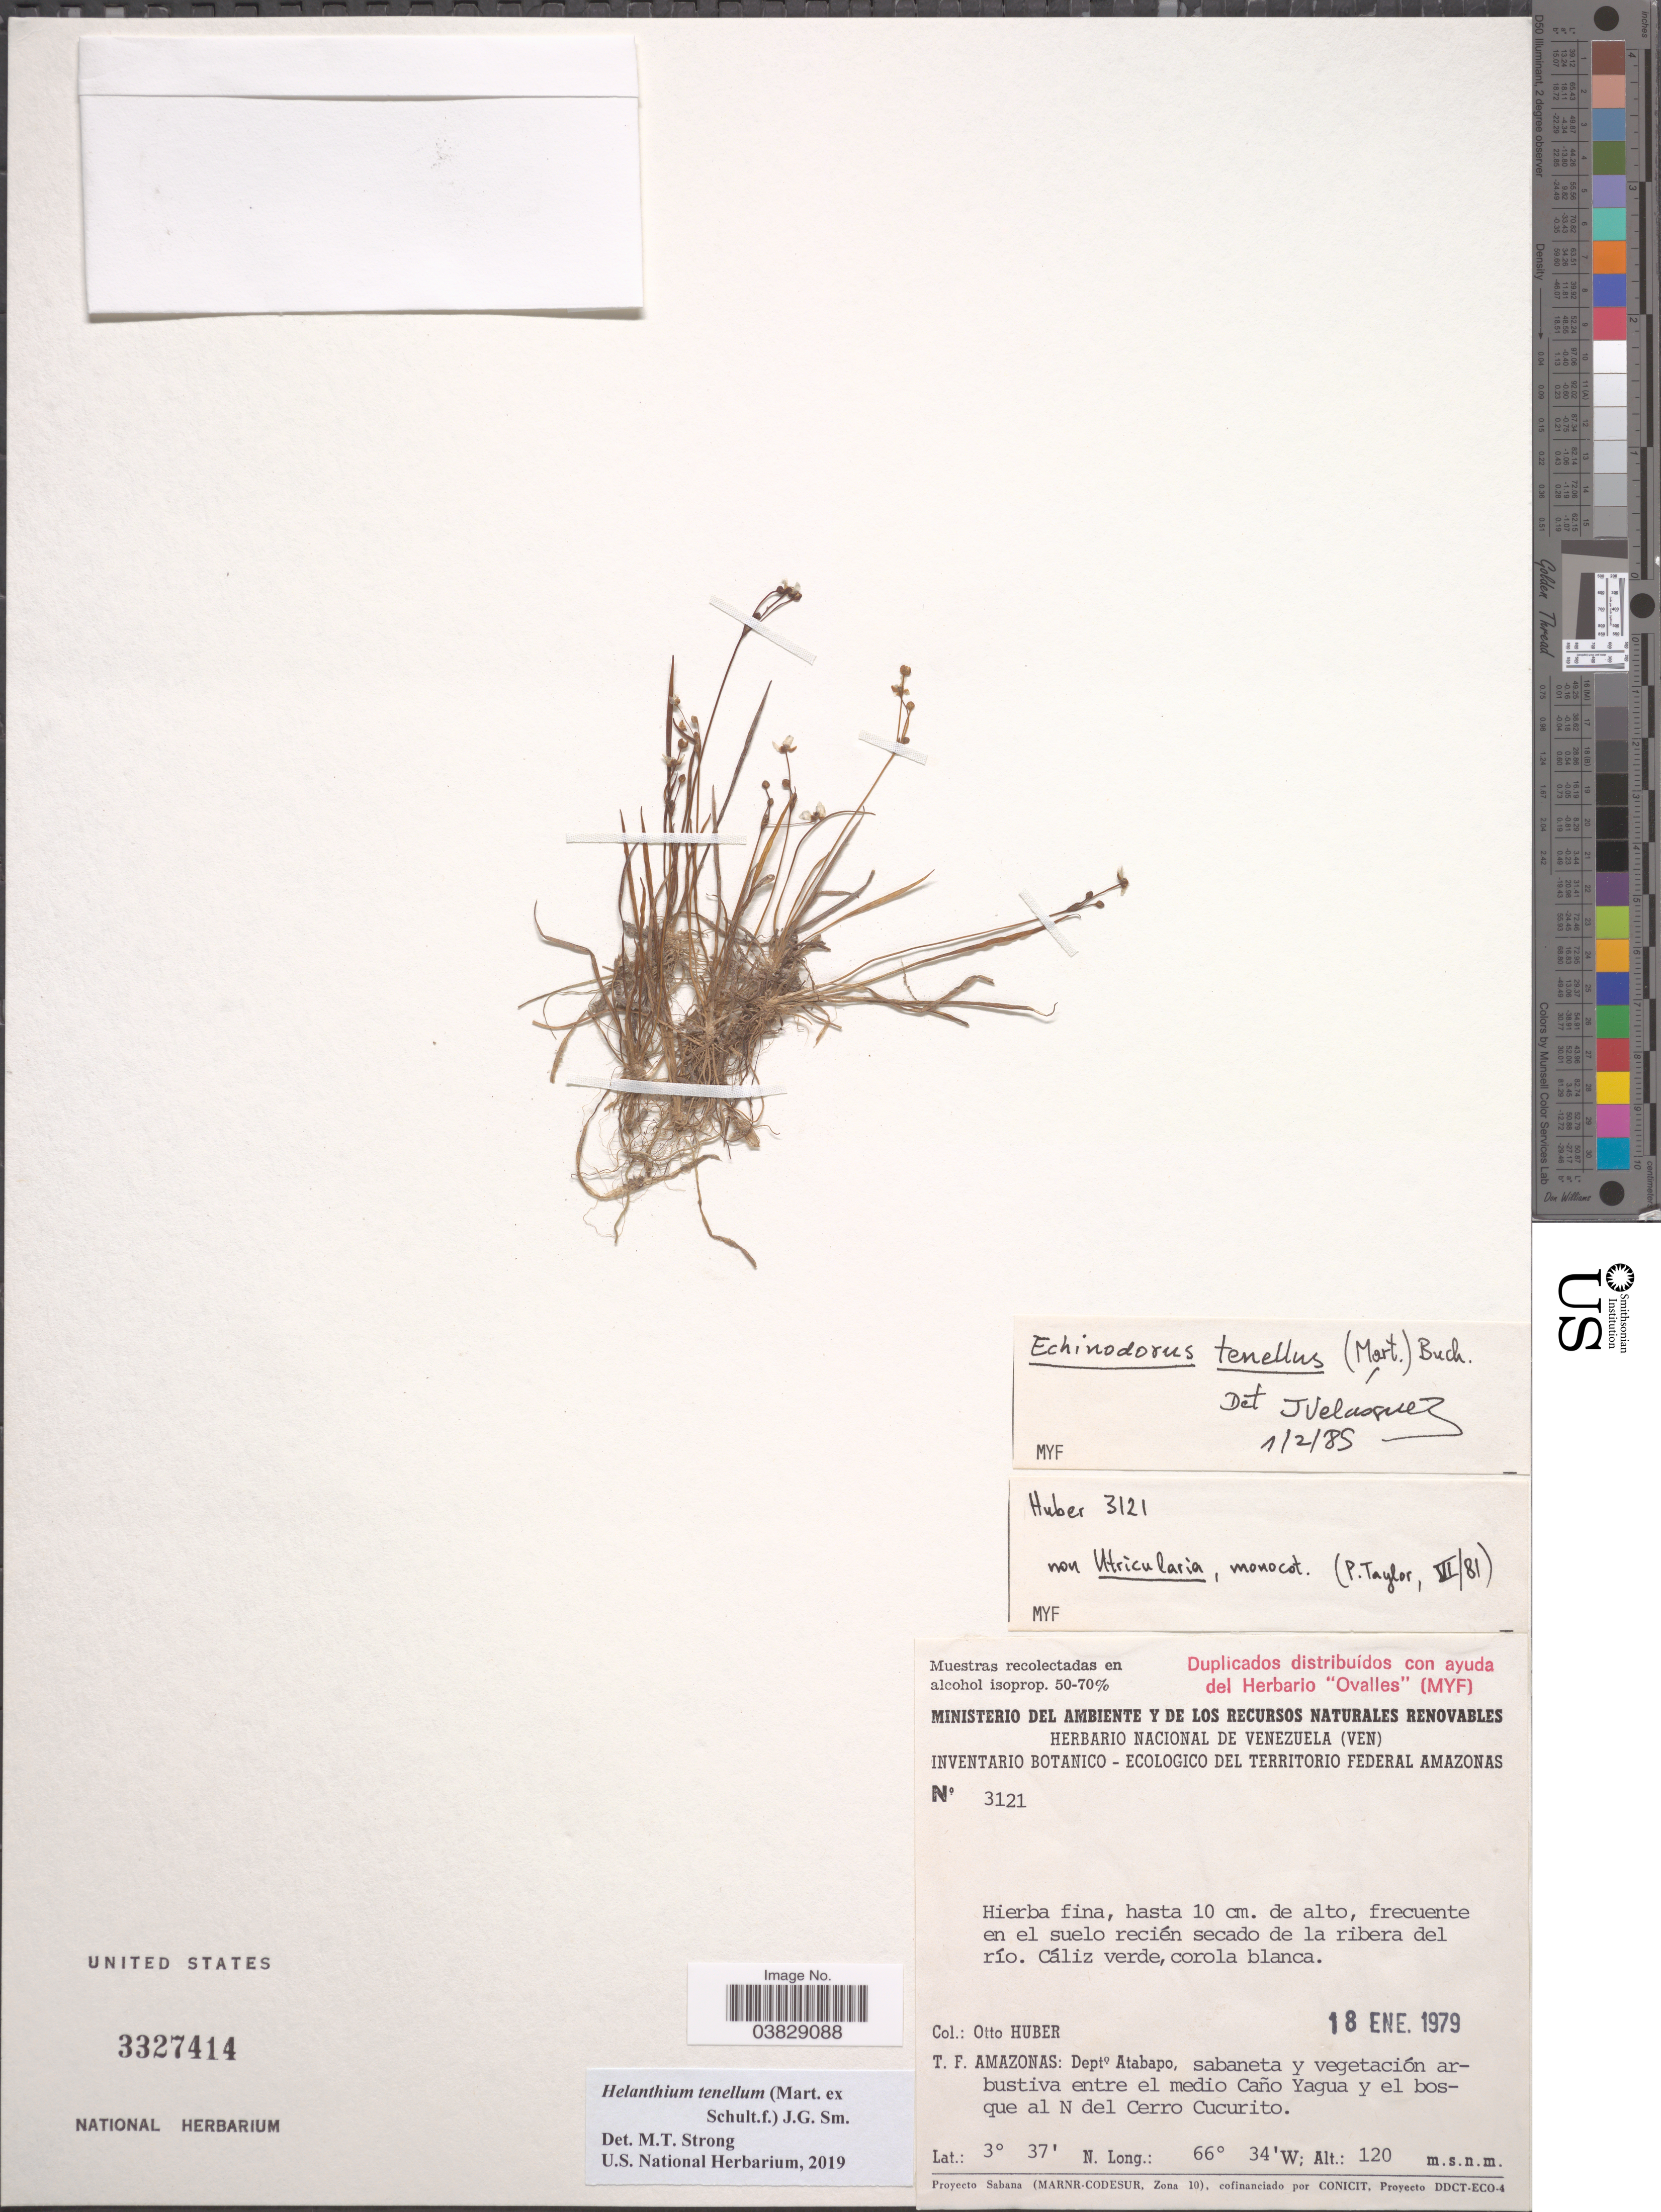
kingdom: Plantae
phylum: Tracheophyta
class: Liliopsida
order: Alismatales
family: Alismataceae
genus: Helanthium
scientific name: Helanthium tenellum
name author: (Mart. ex Schult. f.) J.G. Sm.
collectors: O. Huber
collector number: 3121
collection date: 1979-01-18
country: Venezuela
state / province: Amazonas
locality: Dept. Atabapo, sabaneta y vegetación arbustiva entre el medio Caño Yagua y el bosque al N del Cerro Cucurito.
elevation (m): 120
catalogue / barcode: US 3327414